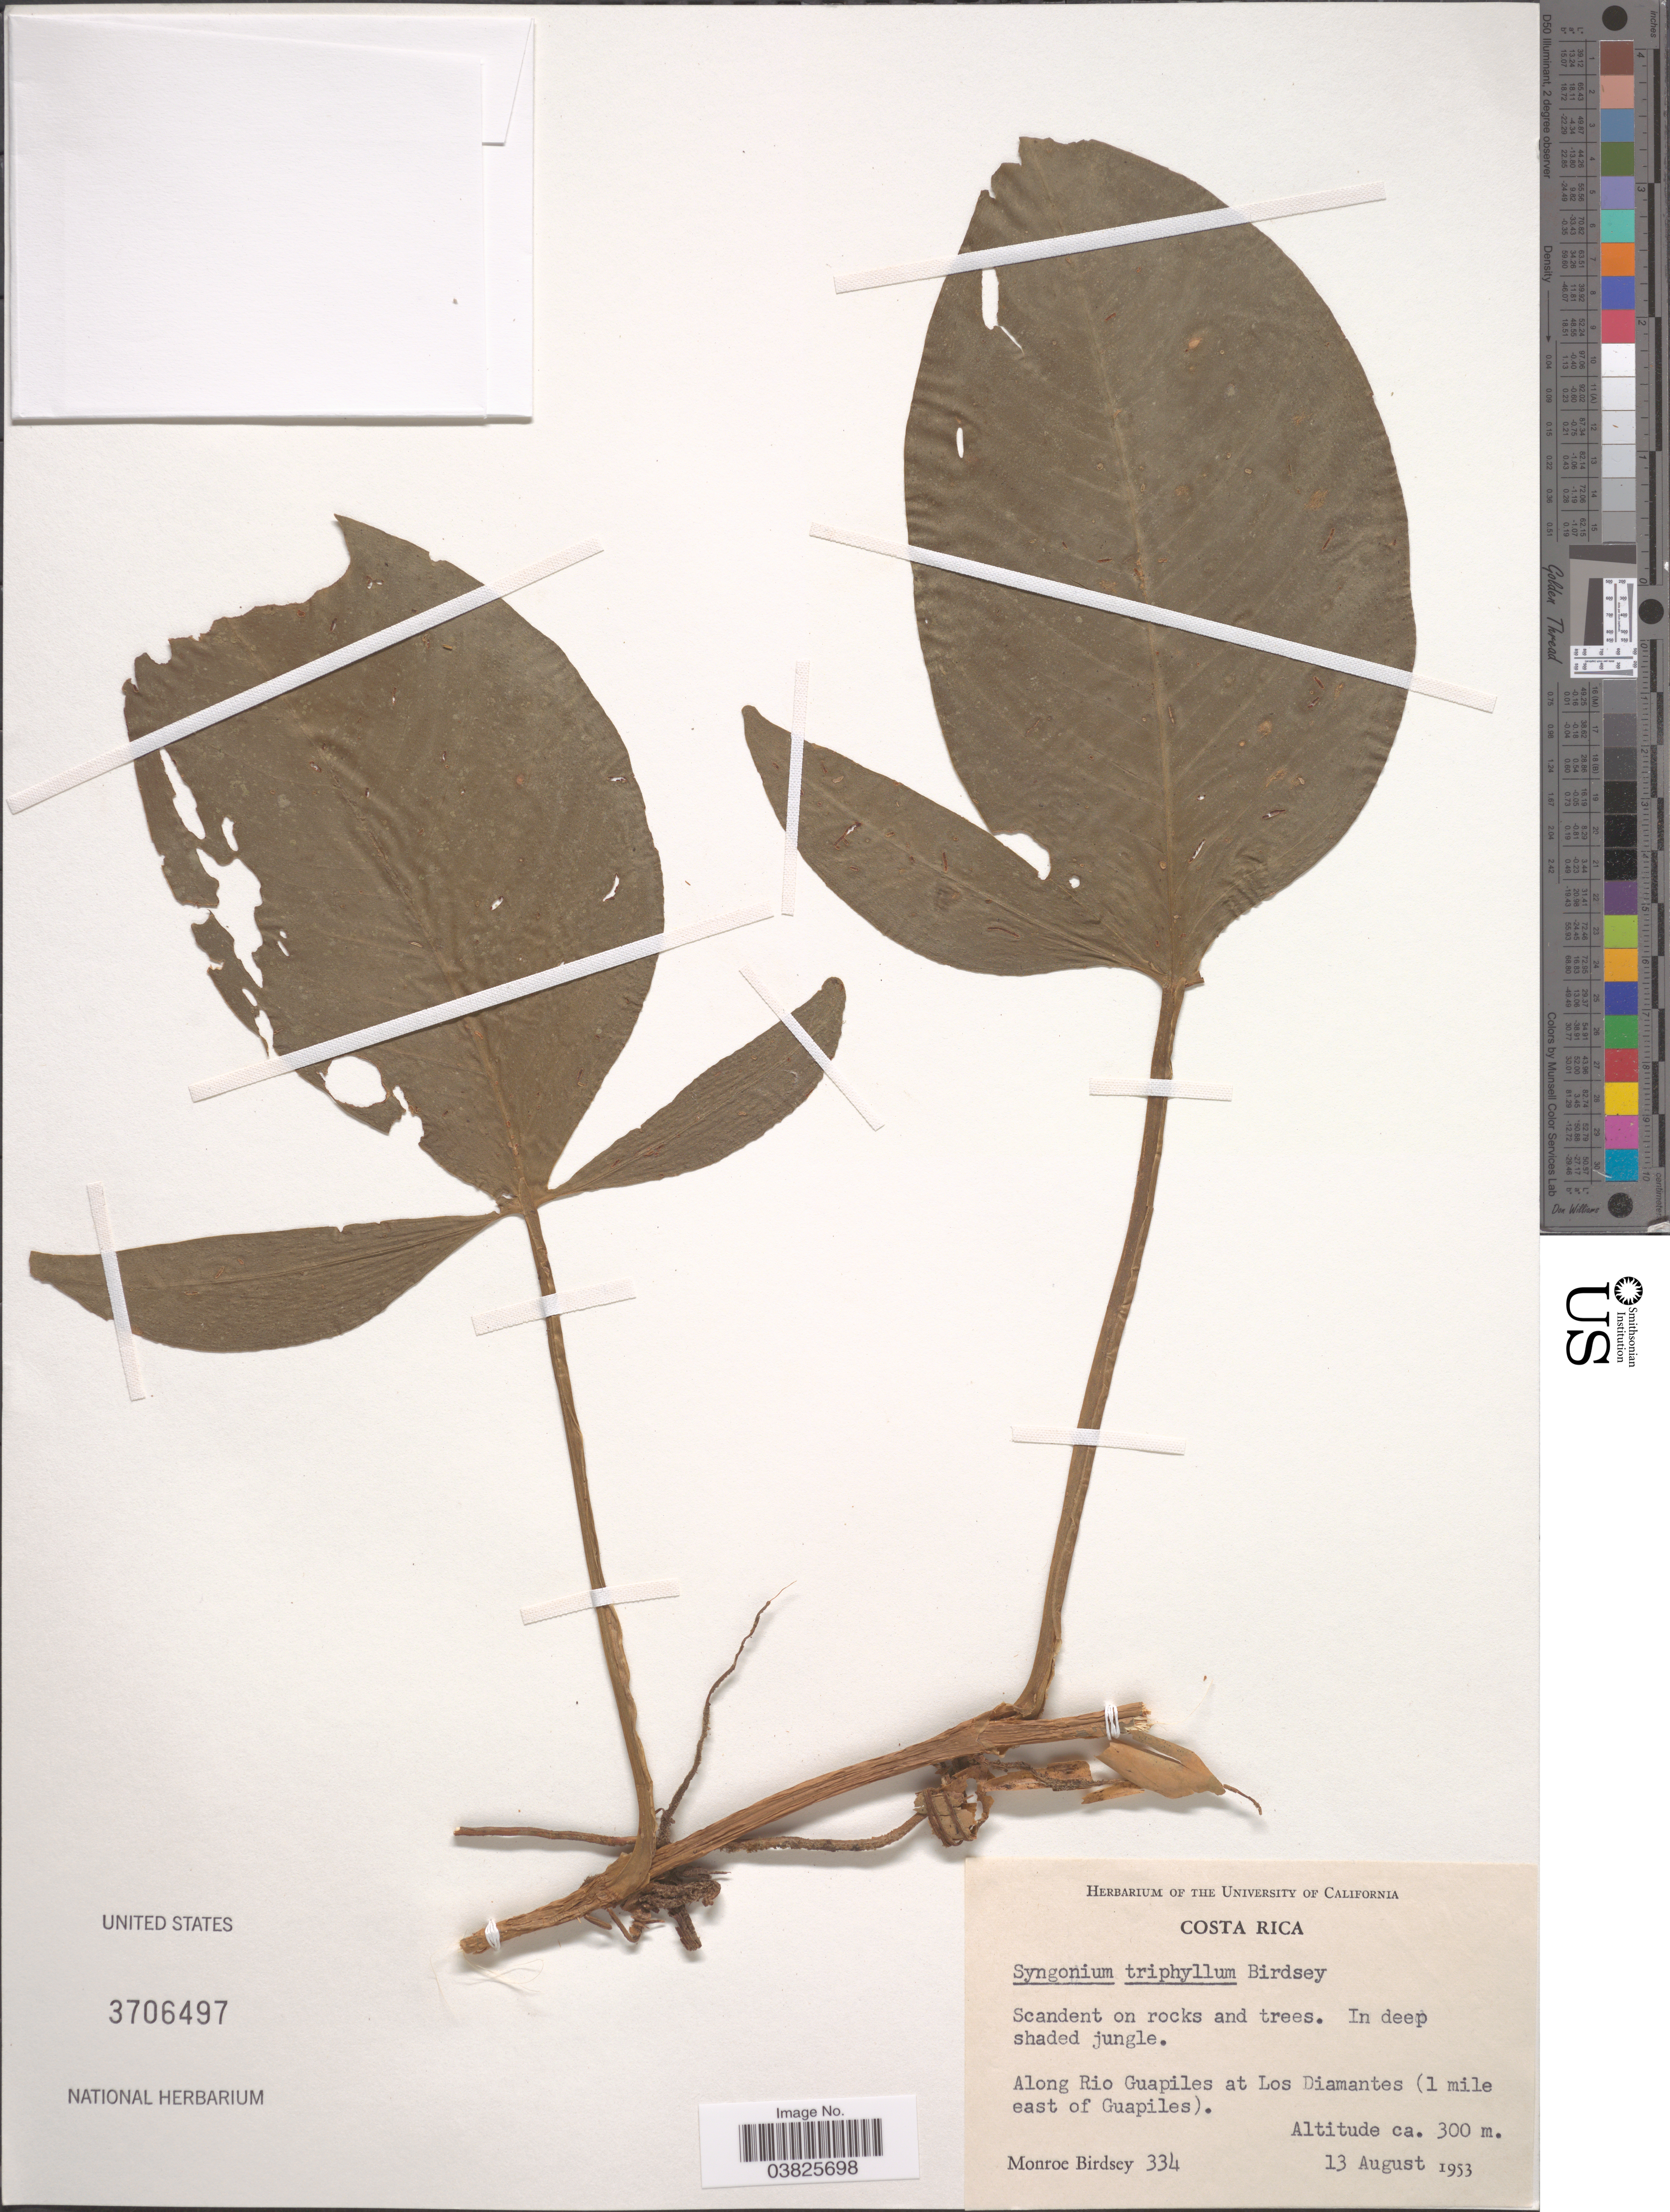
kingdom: Plantae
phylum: Tracheophyta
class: Liliopsida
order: Alismatales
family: Araceae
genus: Syngonium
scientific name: Syngonium triphyllum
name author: ex Croat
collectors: M. Birdsey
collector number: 334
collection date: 1953-08-13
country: Costa Rica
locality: Along Rio Guapiles at Los Diamantes (1 mile east of Guapiles).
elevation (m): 300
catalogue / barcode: US 3706497